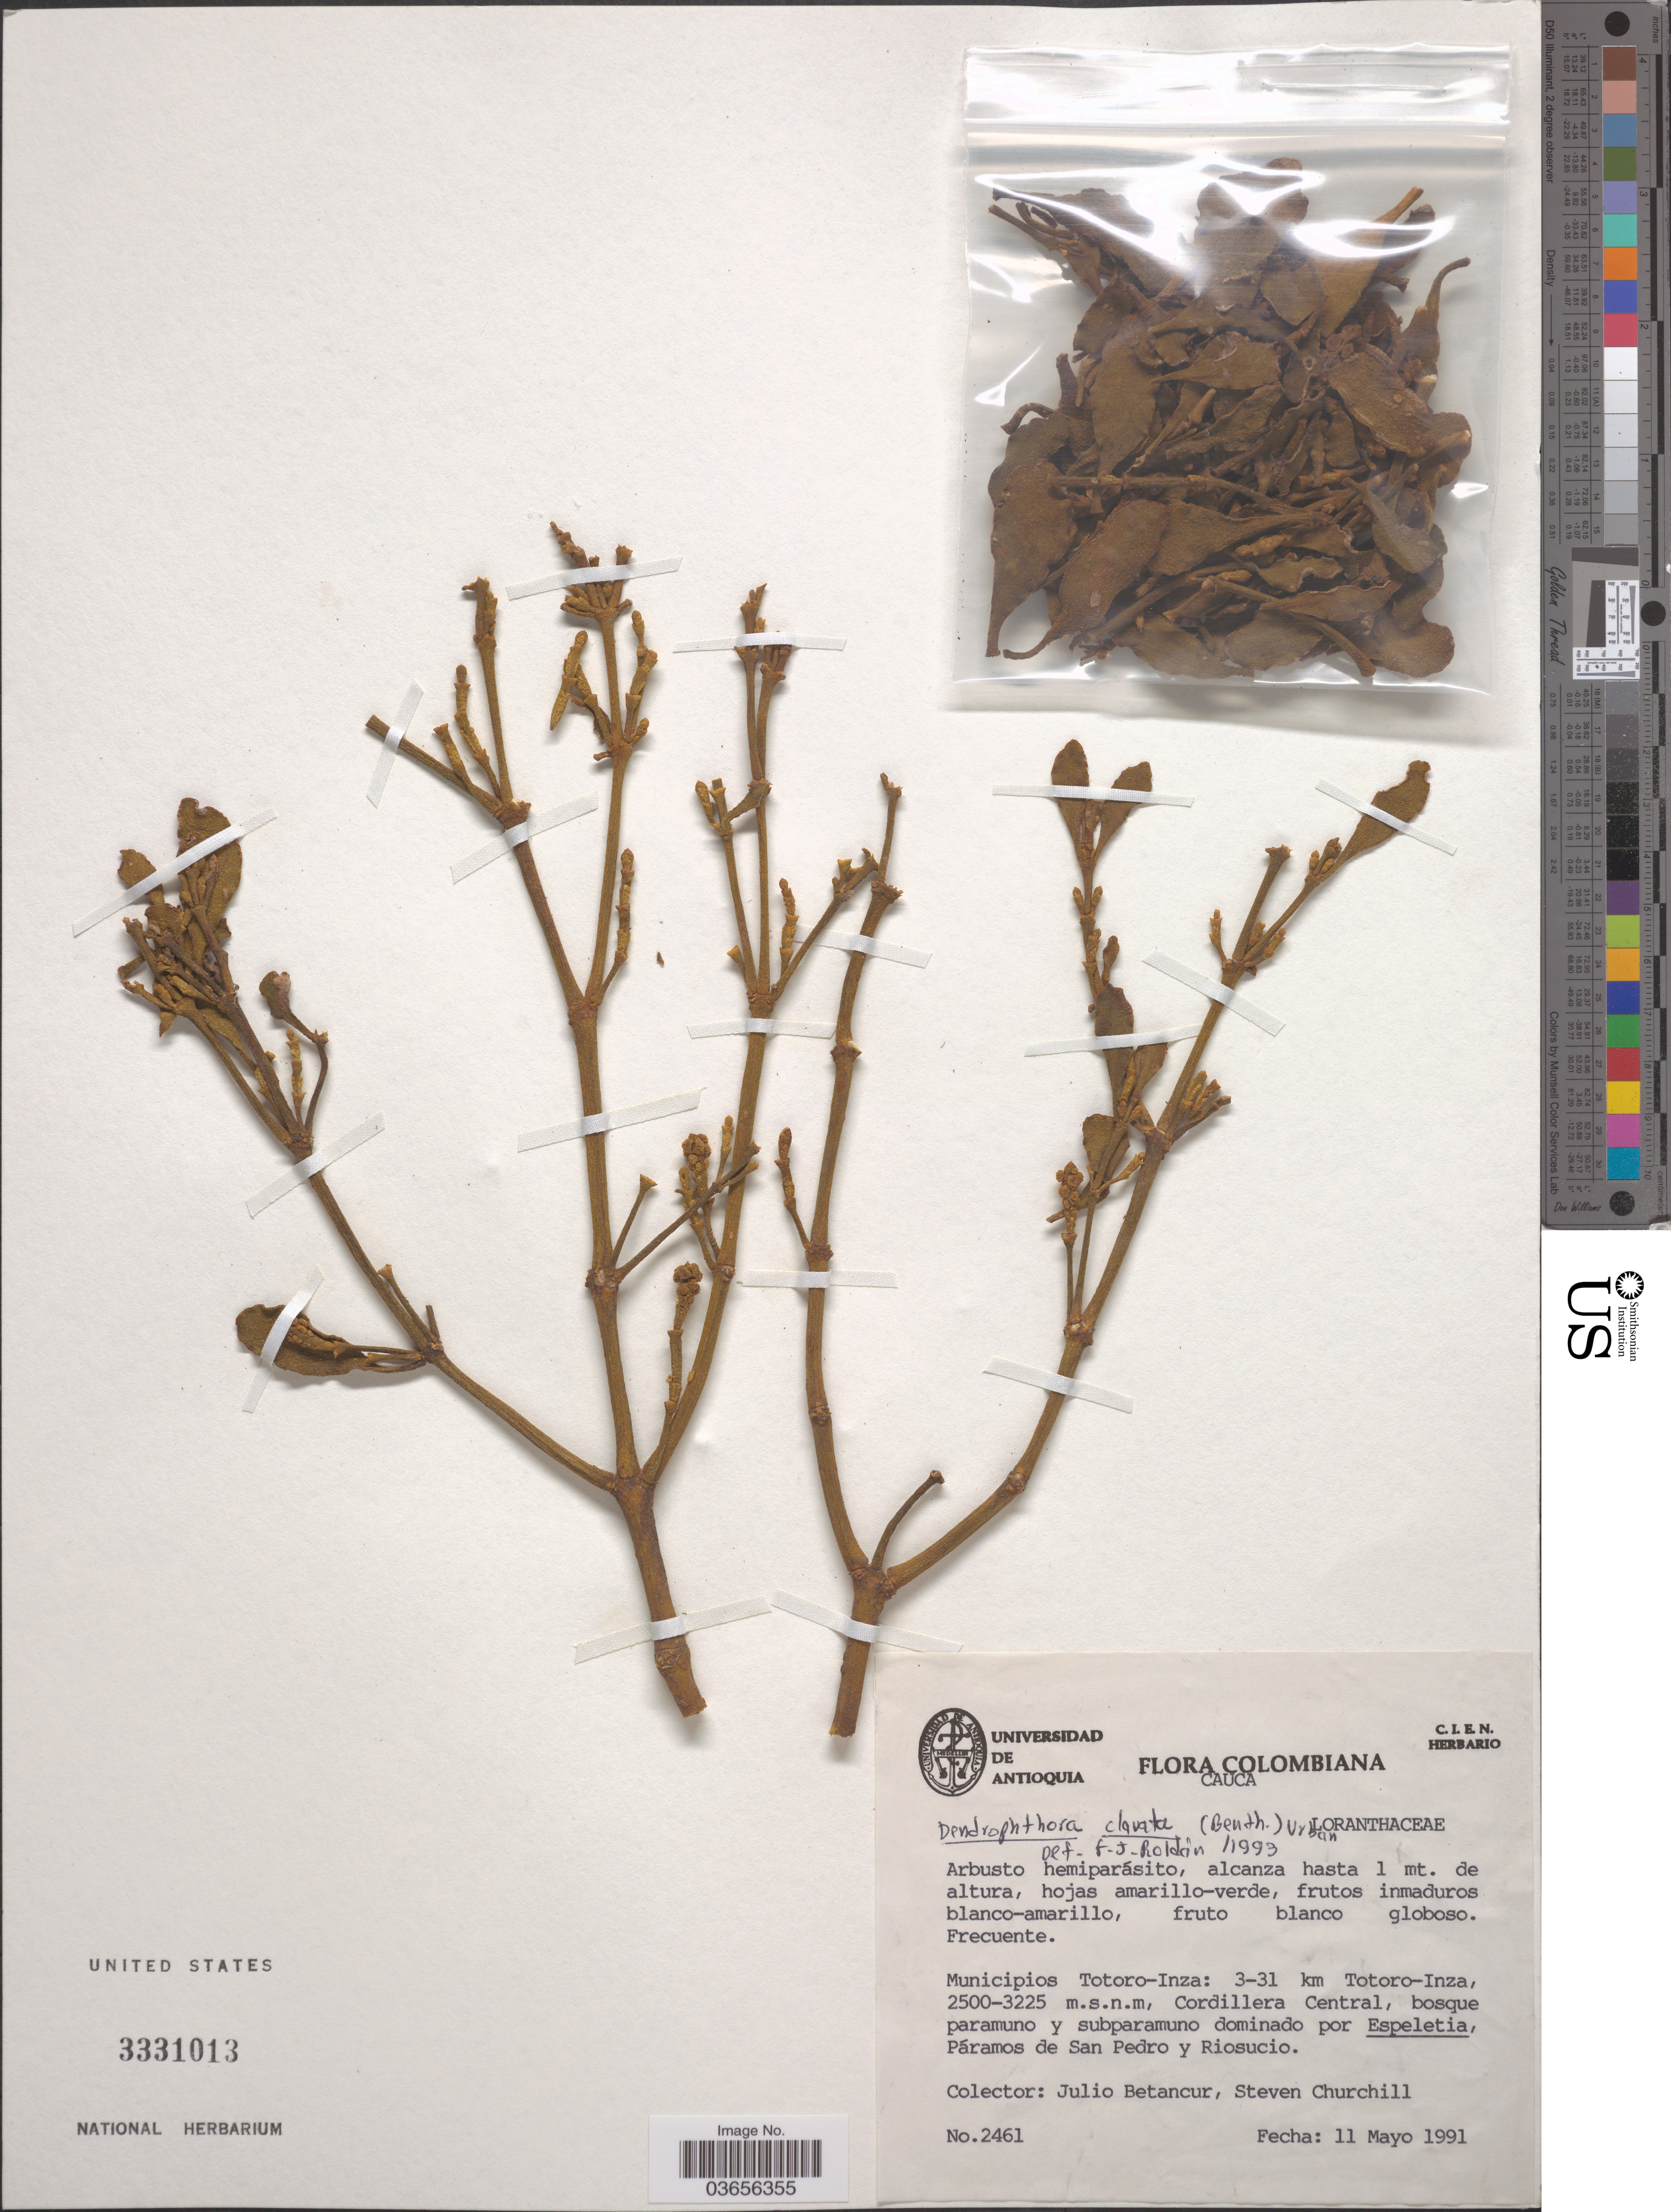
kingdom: Plantae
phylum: Tracheophyta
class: Magnoliopsida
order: Santalales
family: Viscaceae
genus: Dendrophthora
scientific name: Dendrophthora clavata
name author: (Benth.) Urb.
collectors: J. Betancur & S. Churchill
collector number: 2461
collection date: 1991-05-11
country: Colombia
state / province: Cauca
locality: Municipios Totoro-Inza: 3-31 km Totoro-Inza, Cordillera Central, Páramos de San Pedro y Riosucio.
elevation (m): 2500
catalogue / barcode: US 3331013